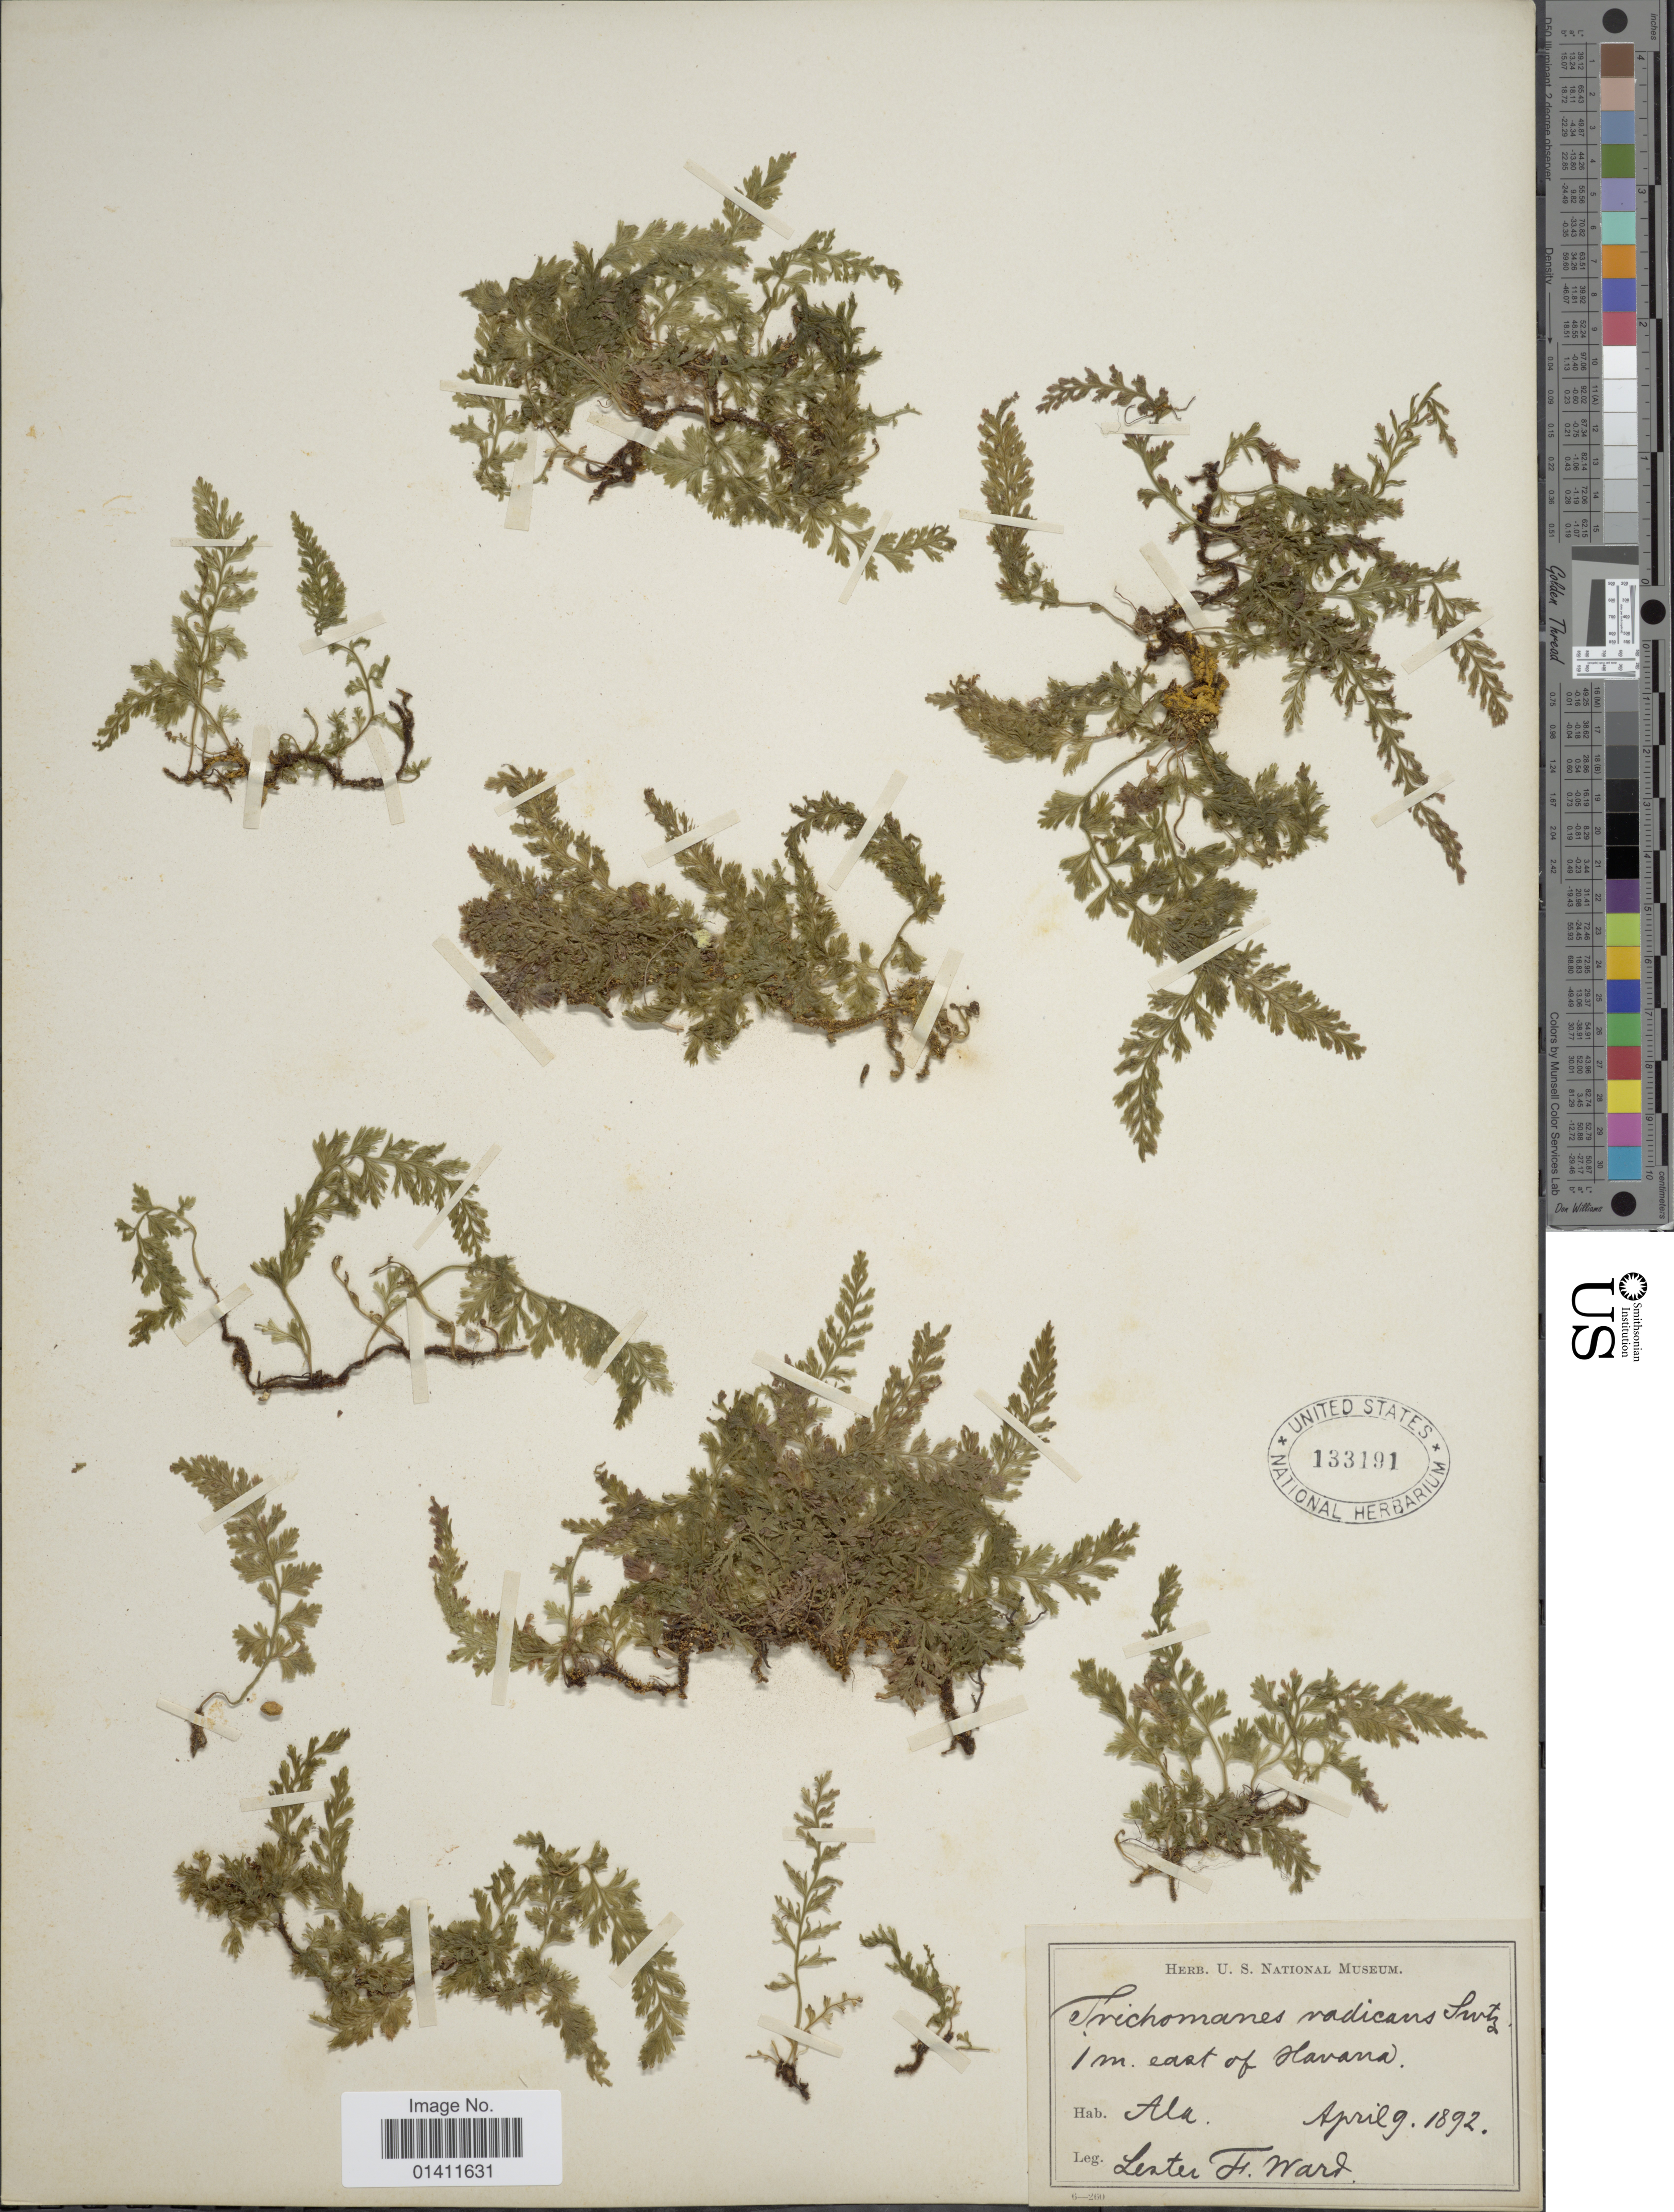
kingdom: Plantae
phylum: Tracheophyta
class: Polypodiopsida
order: Hymenophyllales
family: Hymenophyllaceae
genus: Vandenboschia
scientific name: Vandenboschia boschiana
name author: (J.W. Sturm ex Bosch) Ebihara & K. Iwats.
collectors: L. F. Ward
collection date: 1892-04-09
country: United States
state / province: Alabama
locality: Ala. 1 m. east of Havana.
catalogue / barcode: US 133191